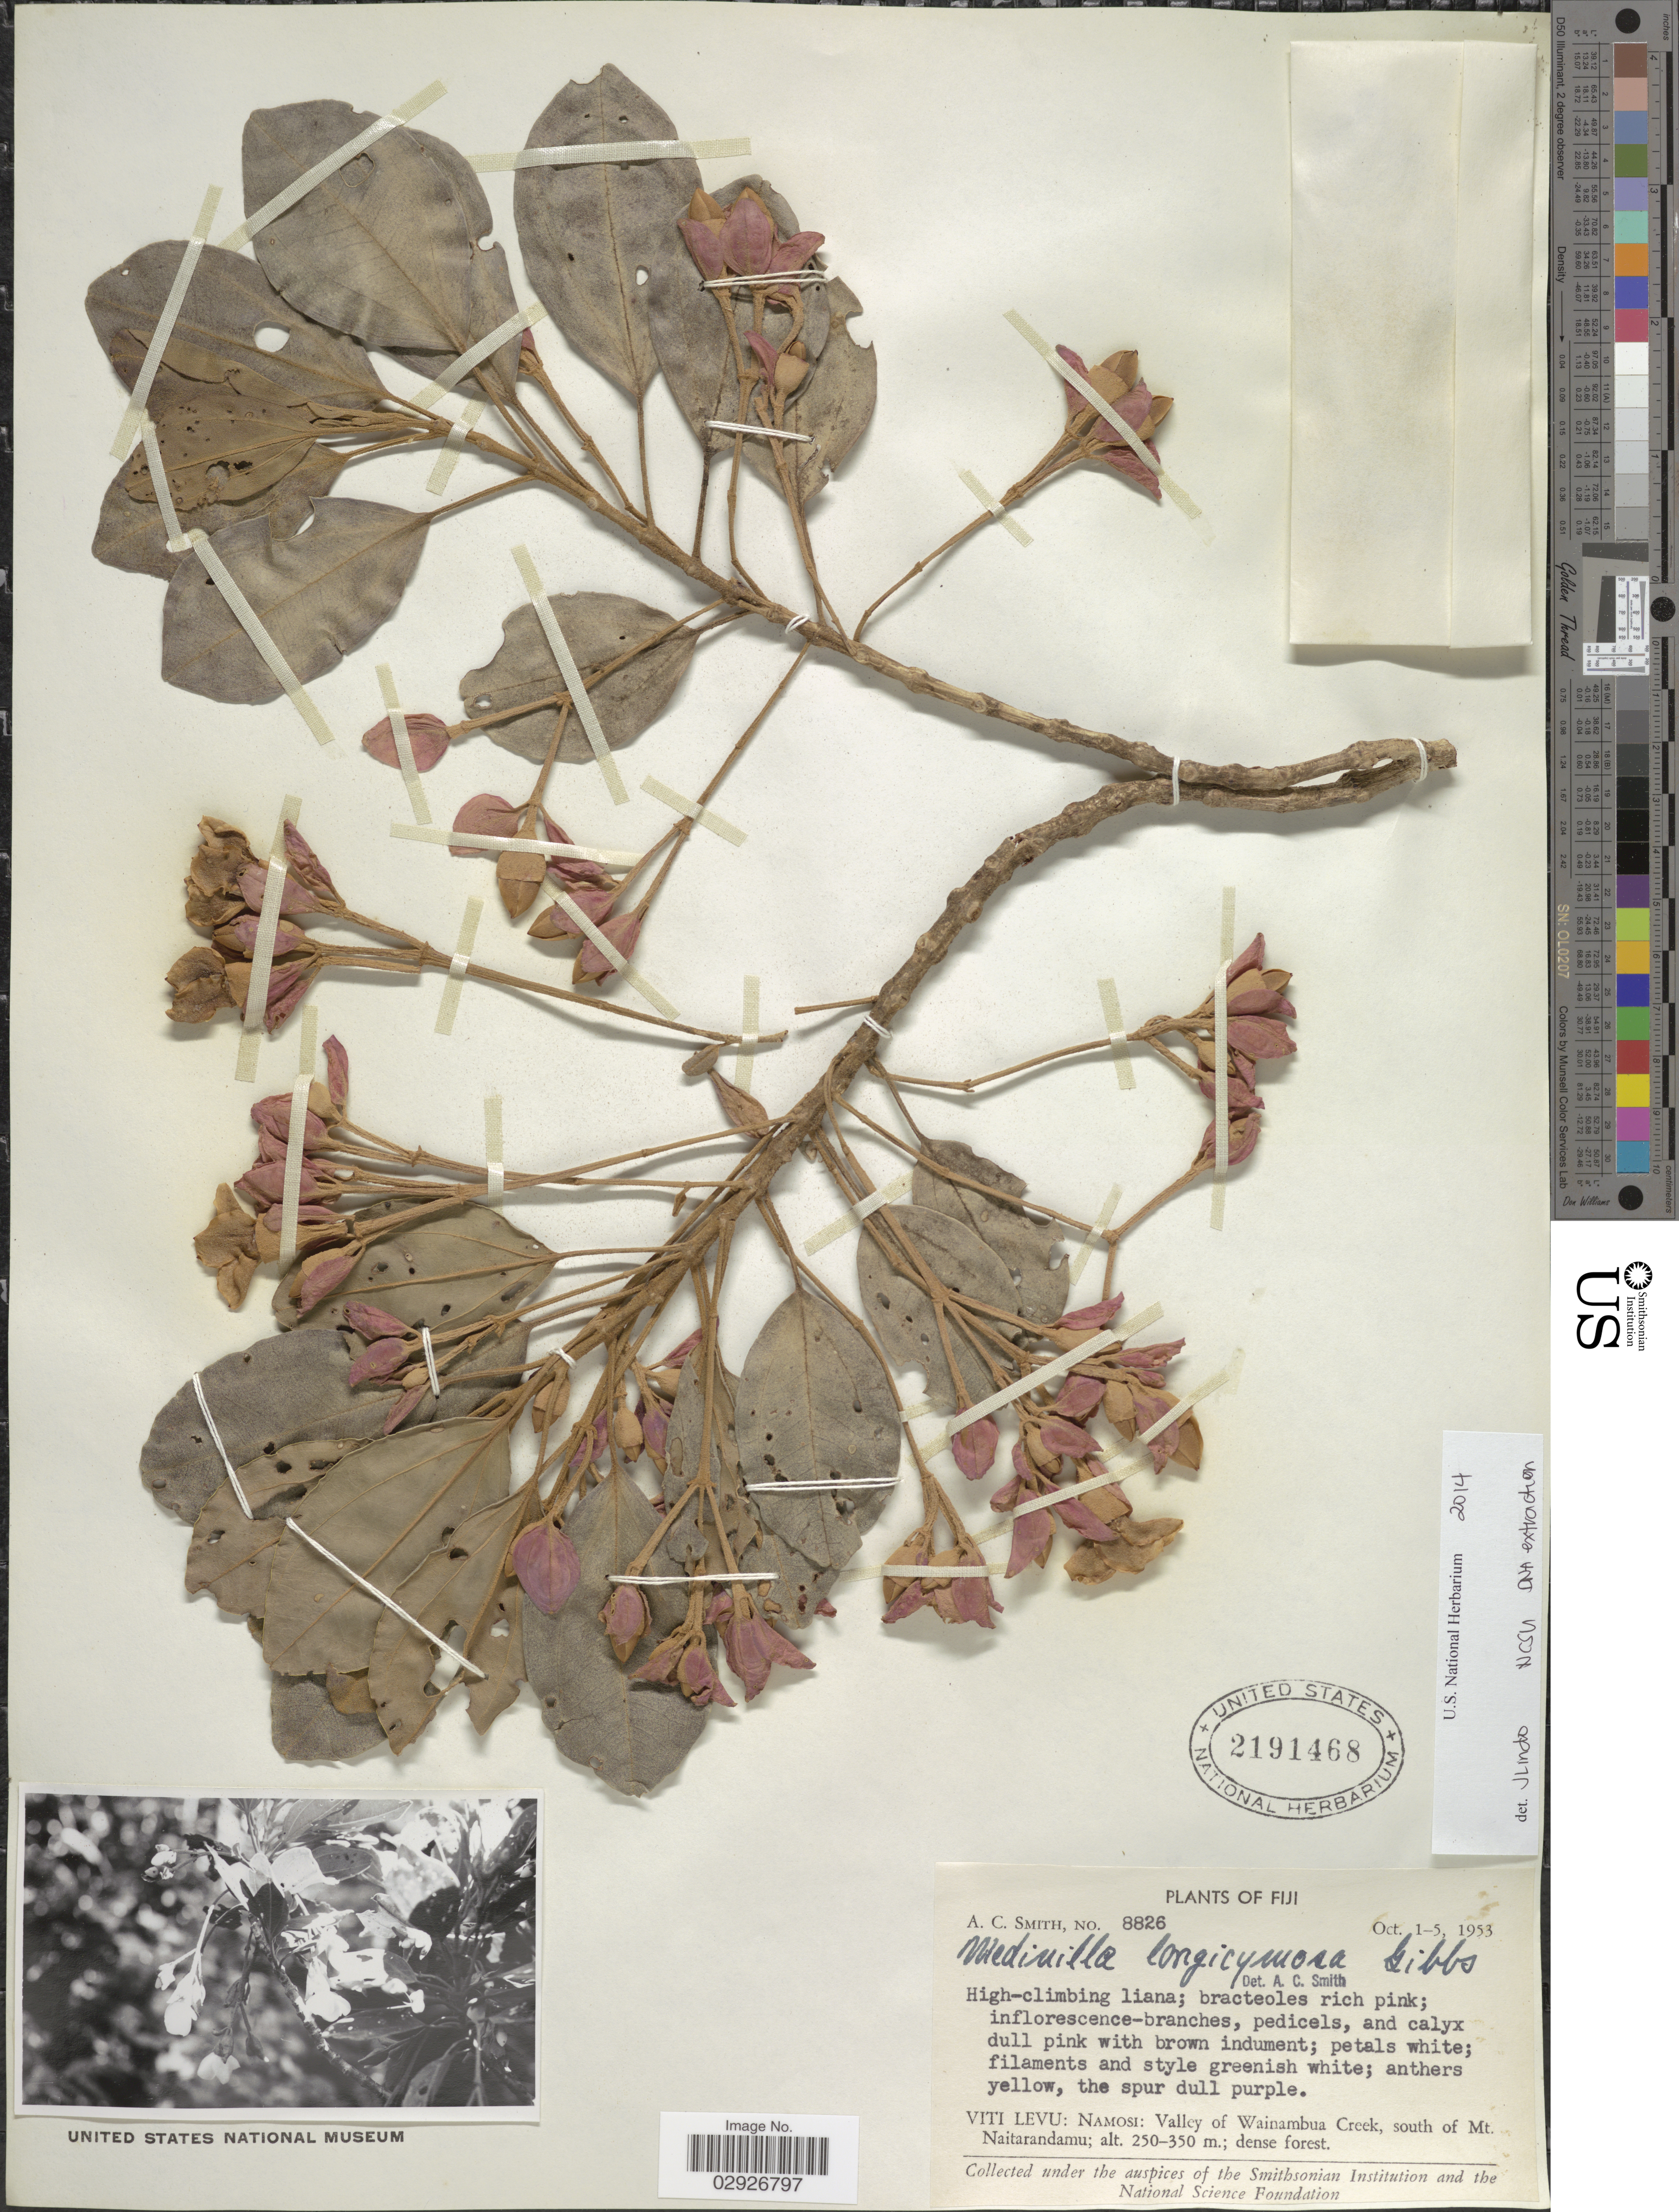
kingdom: Plantae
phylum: Tracheophyta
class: Magnoliopsida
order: Myrtales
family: Melastomataceae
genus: Medinilla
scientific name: Medinilla longicymosa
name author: Gibbs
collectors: A. C. Smith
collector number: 8826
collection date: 1953-10-01/1953-10-05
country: Fiji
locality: Viti Levu: Namosi: Valley of Wainambua Creek, south of Mt. Naitarandamu.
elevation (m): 250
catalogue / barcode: US 2191468